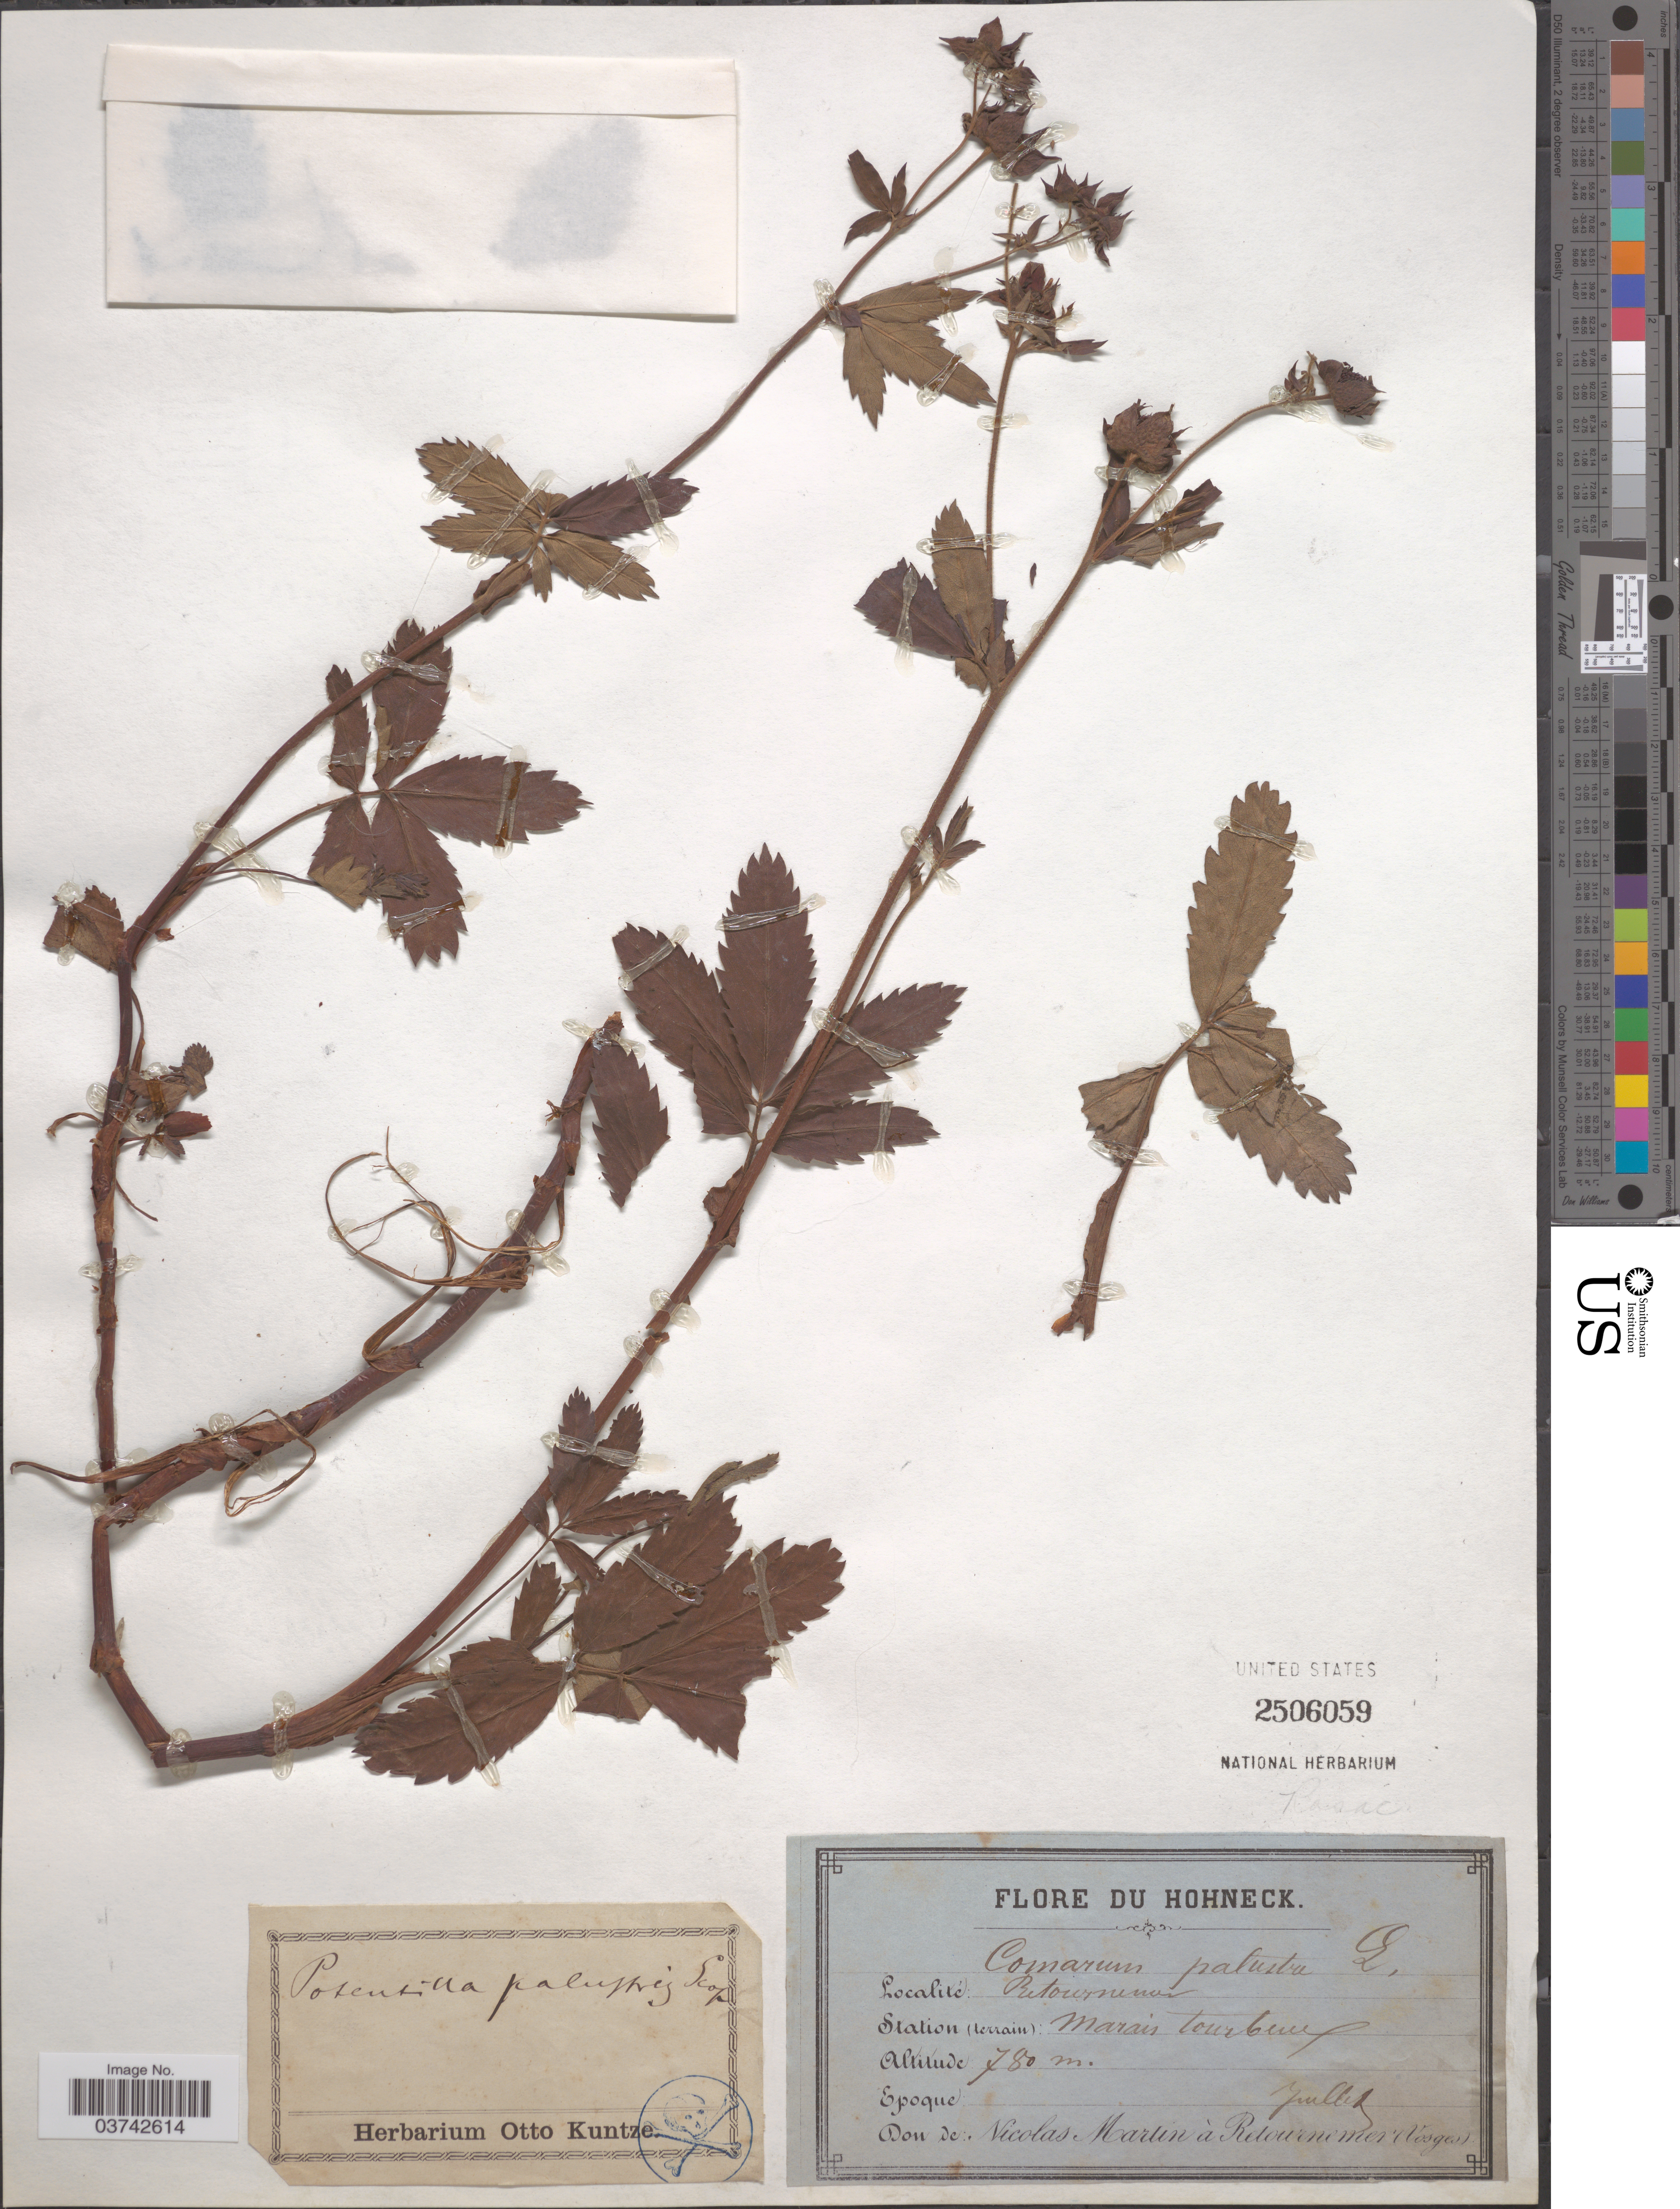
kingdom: Plantae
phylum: Tracheophyta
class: Magnoliopsida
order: Rosales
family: Rosaceae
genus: Comarum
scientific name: Comarum palustre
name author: L.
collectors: N. Martín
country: France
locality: Hohneck. Retournemer.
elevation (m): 780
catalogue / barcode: US 2506059